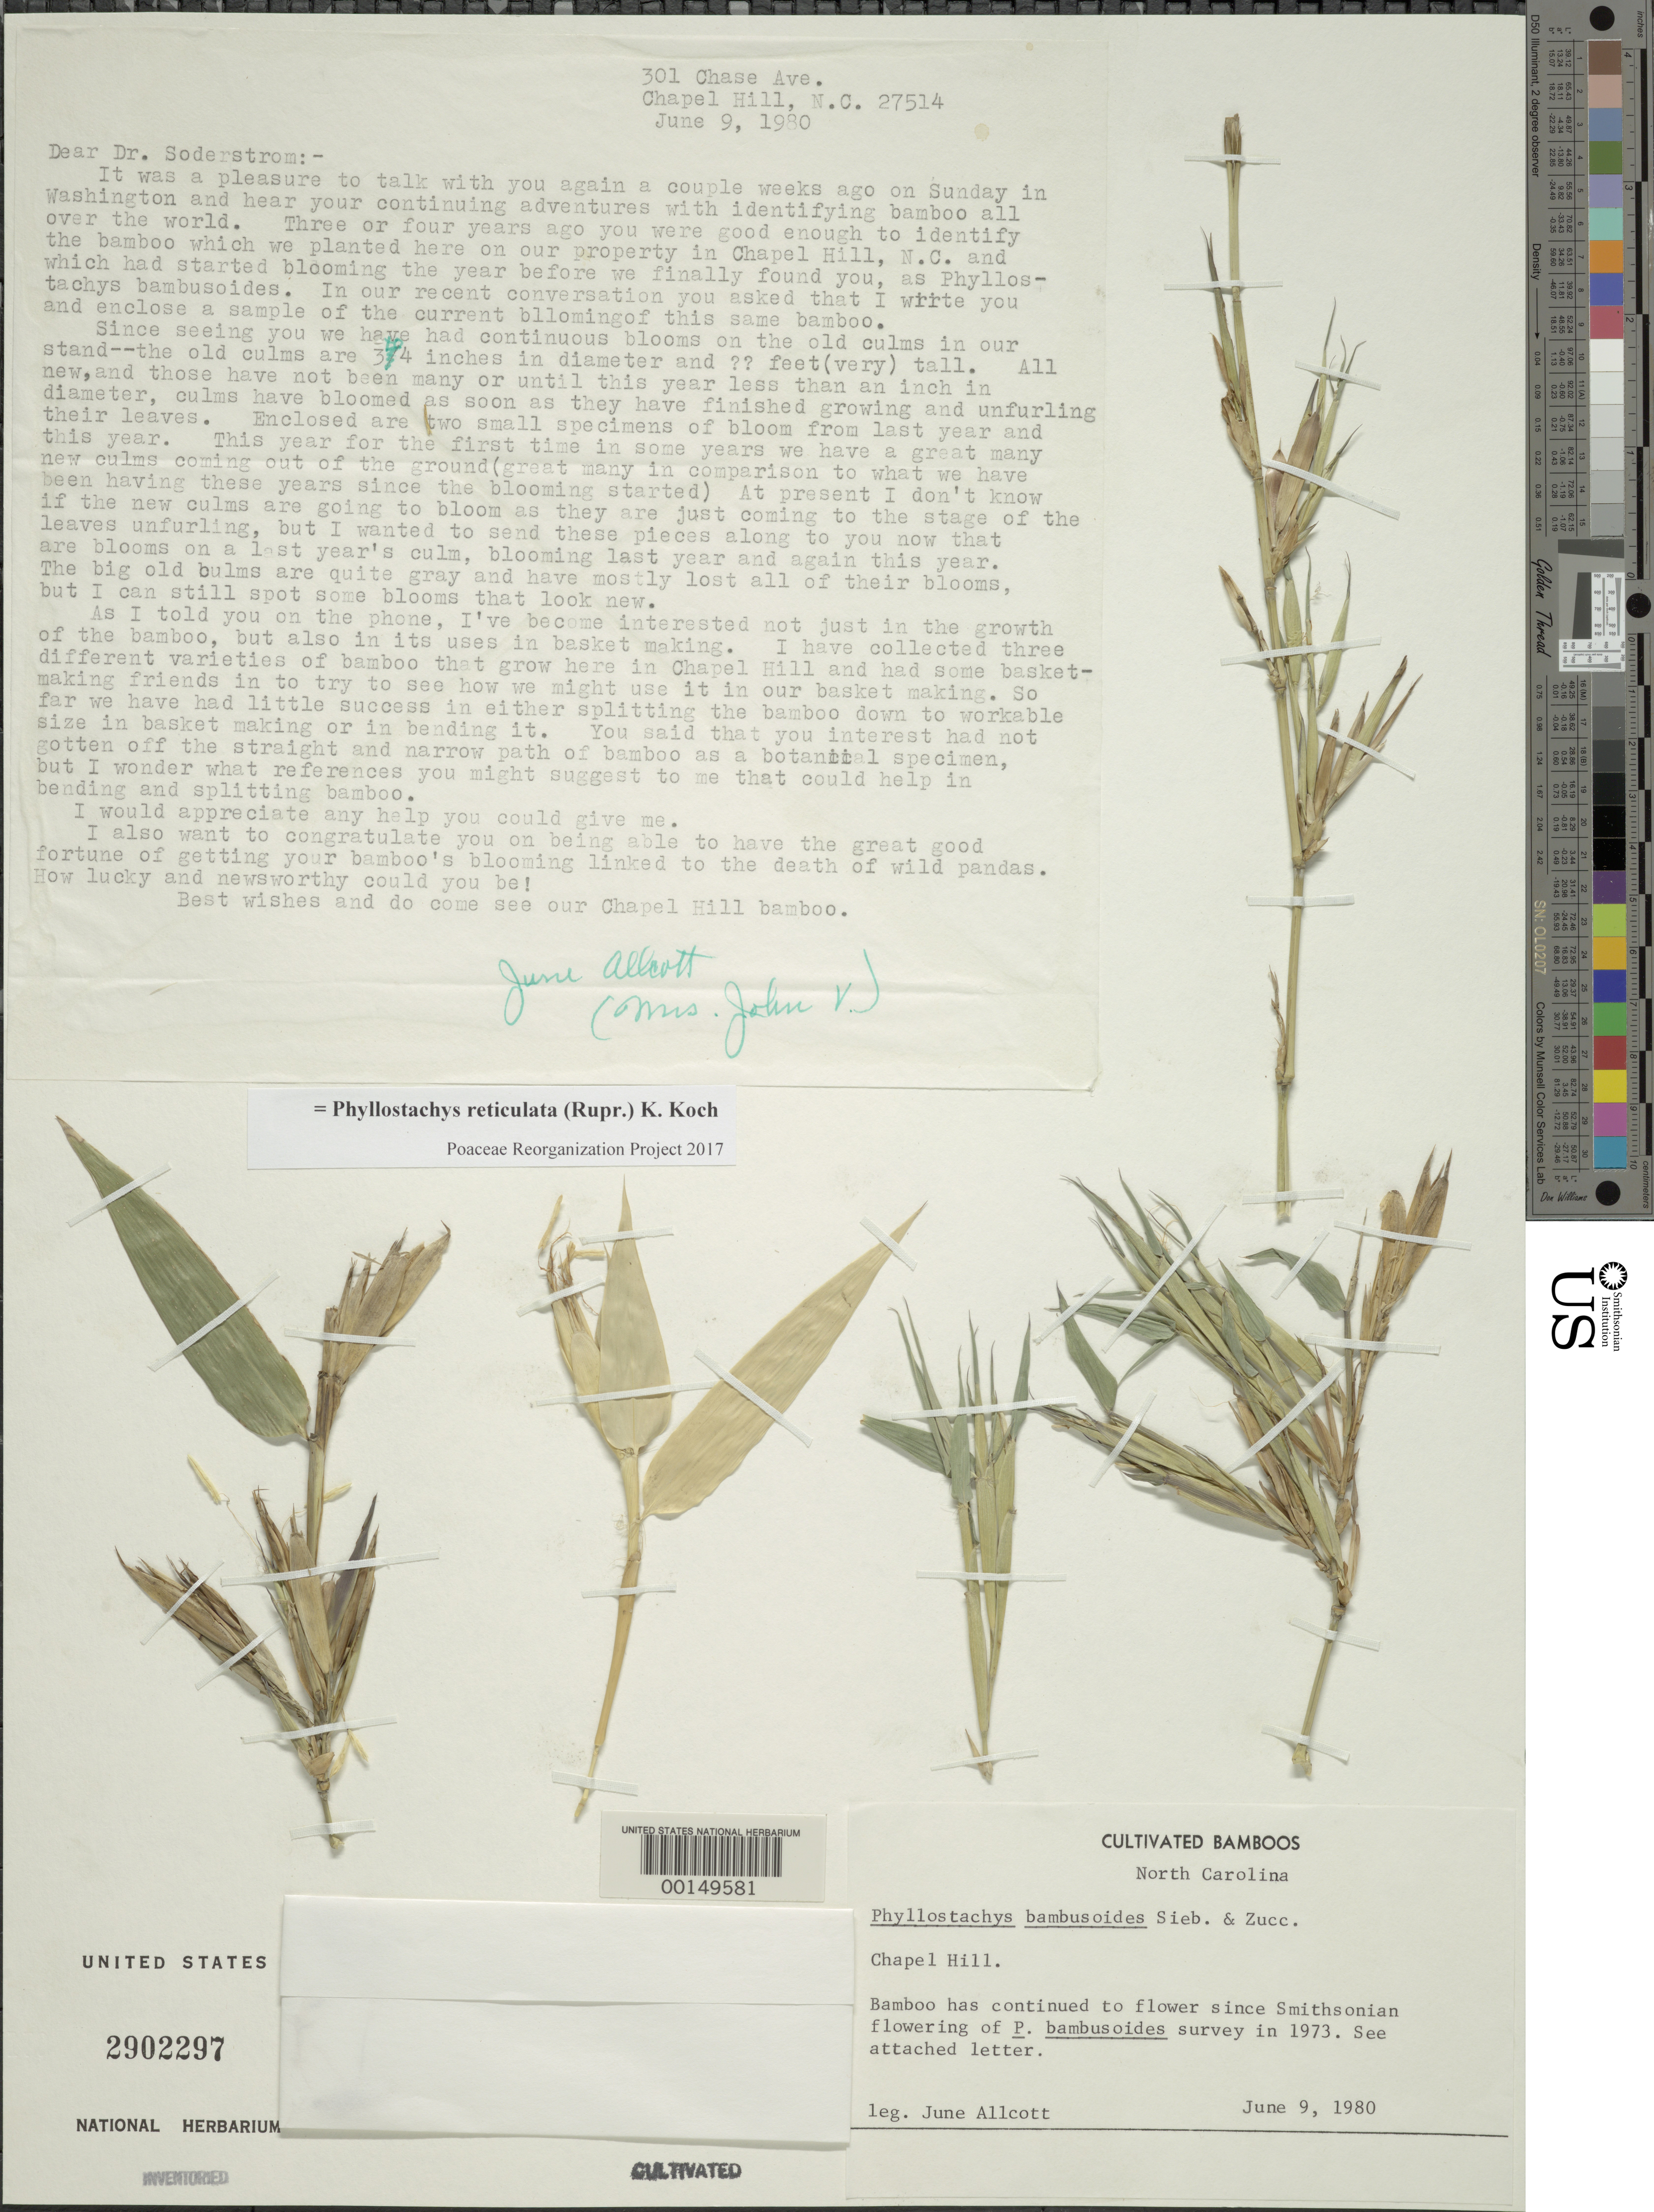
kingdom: Plantae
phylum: Tracheophyta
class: Liliopsida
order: Poales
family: Poaceae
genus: Phyllostachys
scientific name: Phyllostachys reticulata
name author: (Rupr.) K. Koch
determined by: Poaceae Reorganization Project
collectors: J. Allcott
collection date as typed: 09 Jun 1980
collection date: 1980-06-09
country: United States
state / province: North Carolina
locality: Chapel hill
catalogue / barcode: US 2902297